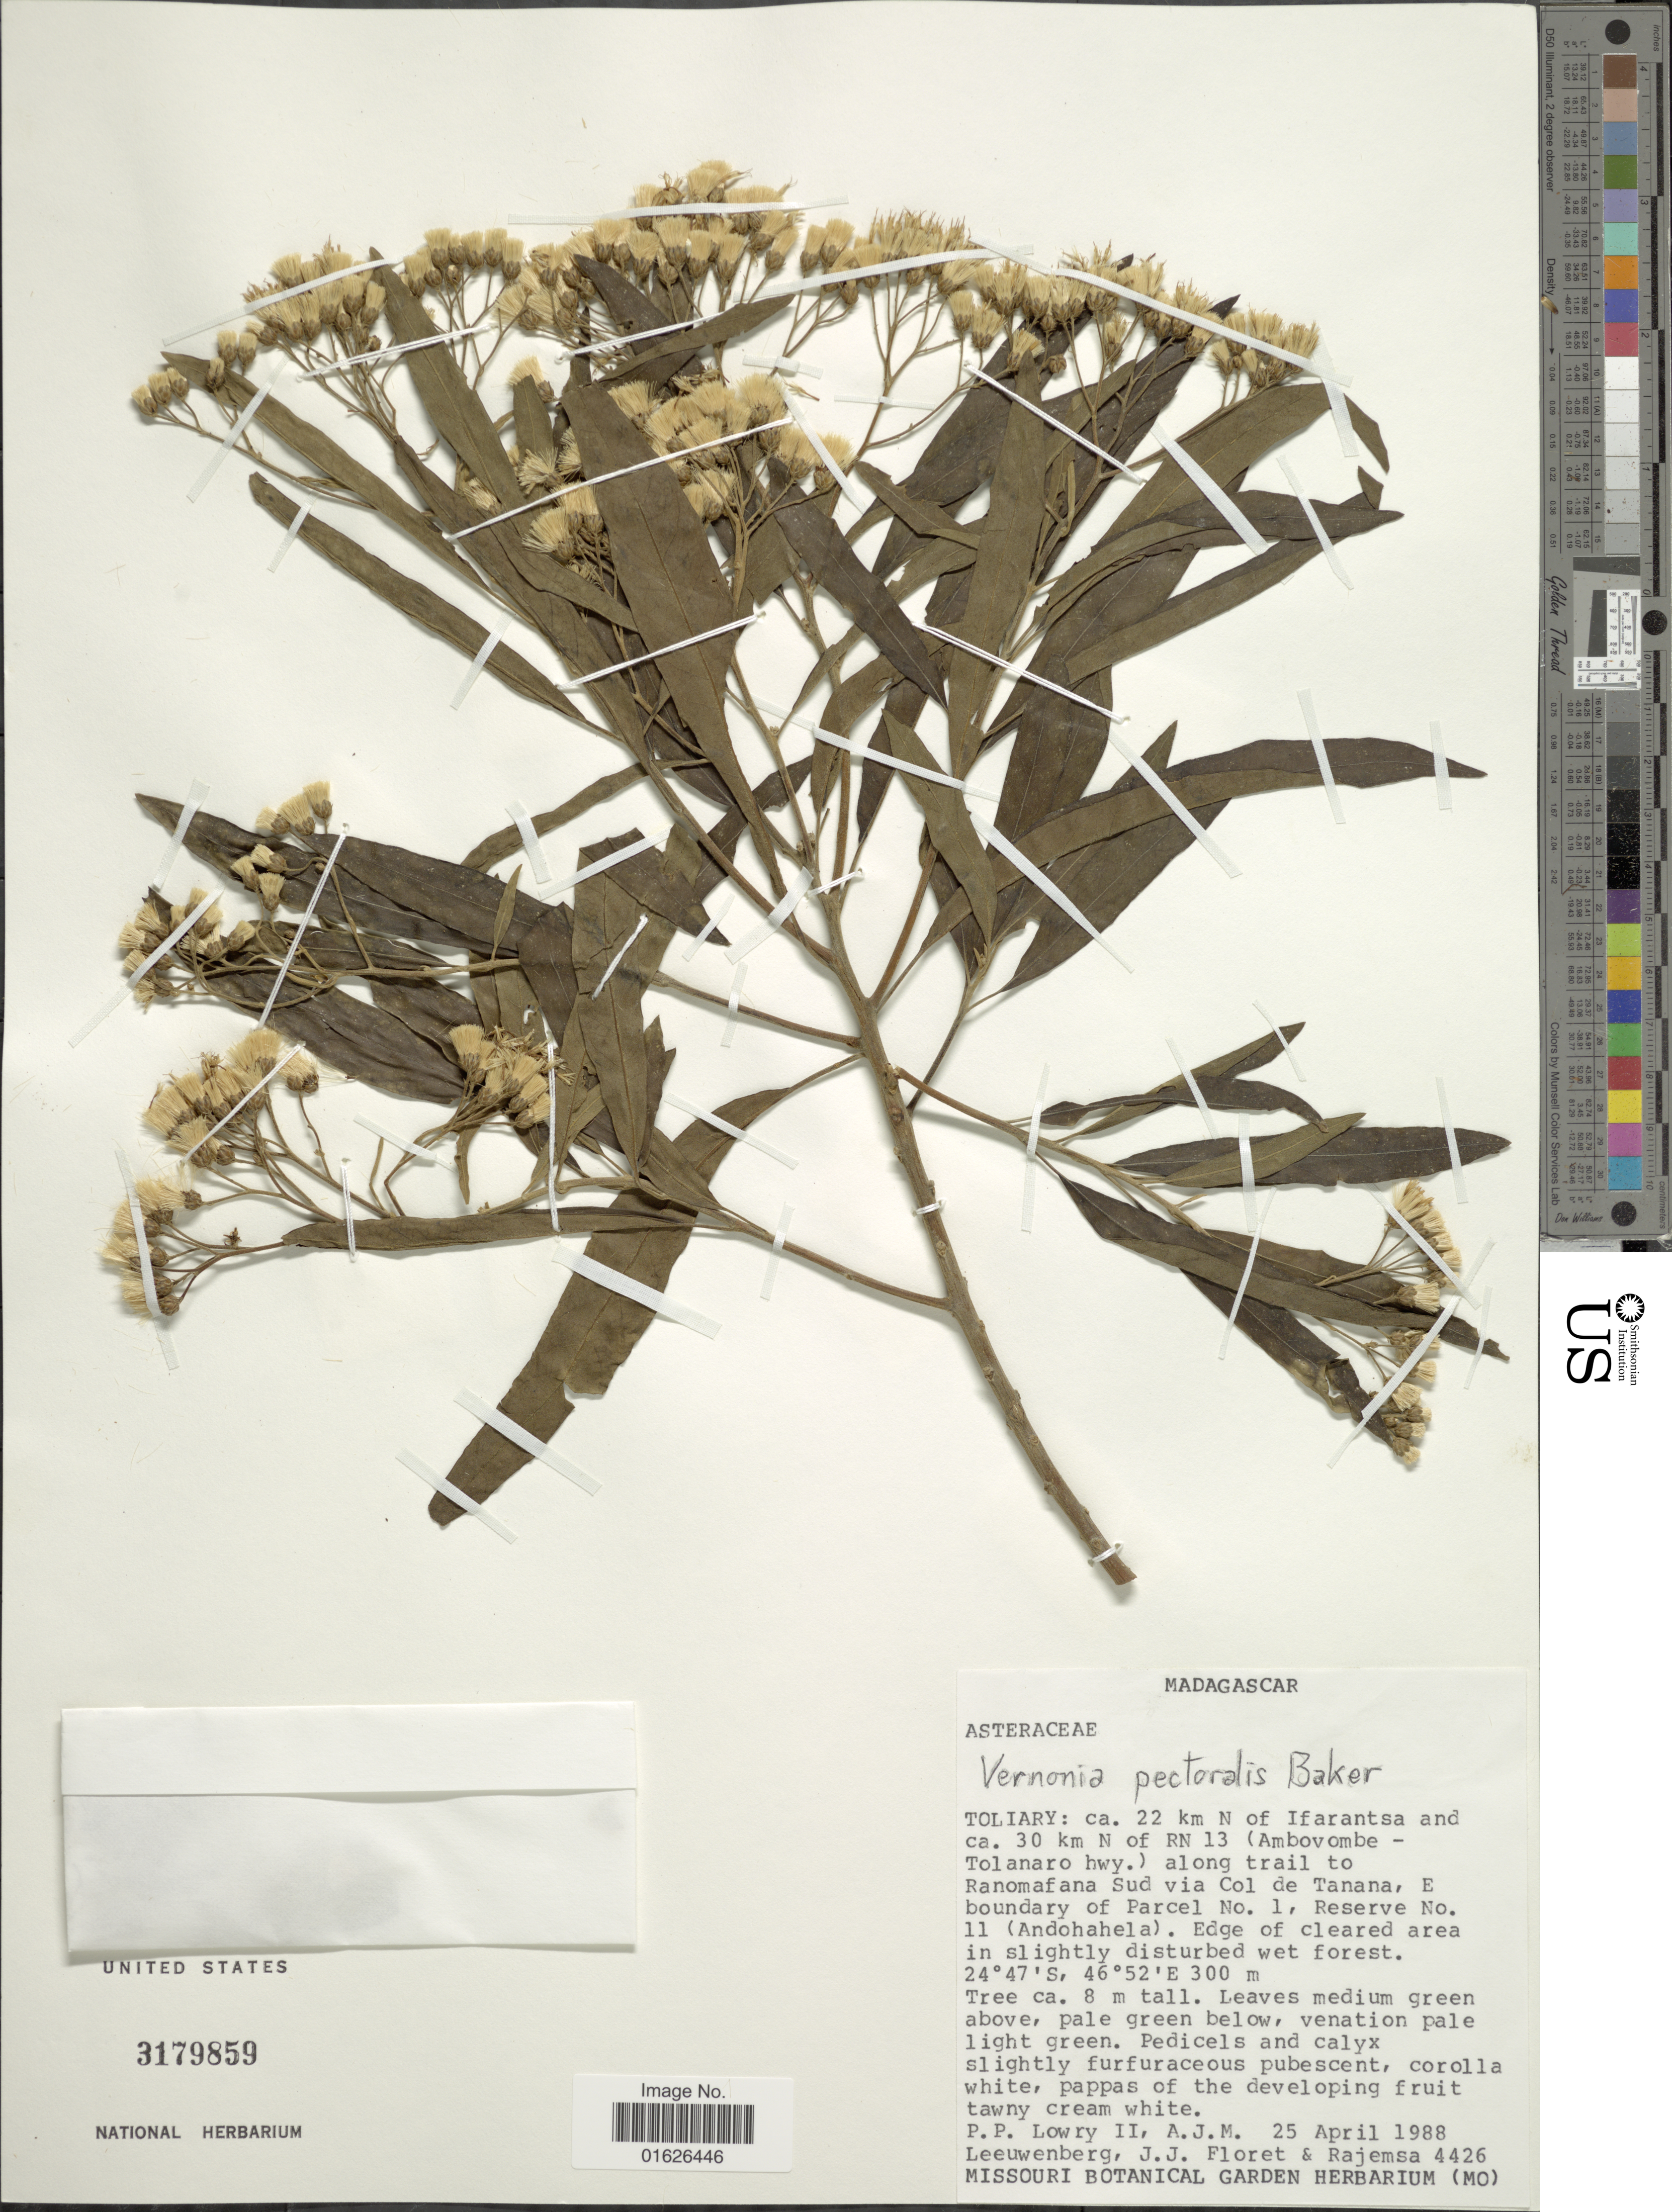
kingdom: Plantae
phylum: Tracheophyta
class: Magnoliopsida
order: Asterales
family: Asteraceae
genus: Gymnanthemum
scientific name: Gymnanthemum pectorale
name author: (Baker) H. Rob.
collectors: P. P. Lowry, A. J. M. Leeuwenberg, J. Floret & -. Rajemsa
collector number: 4426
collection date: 1988-04-25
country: Madagascar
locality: Toliary: ca 22 km N of Ifarantasa and ca 30 km N of RN 13 ( Ambovome Tolanaro hwy ) along trail to Ranomafana, Sud Via col de Tanana, E Boundary of Parcel. No. 1, Reserve No. 11 ( Andohahela ).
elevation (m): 300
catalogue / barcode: US 3179859